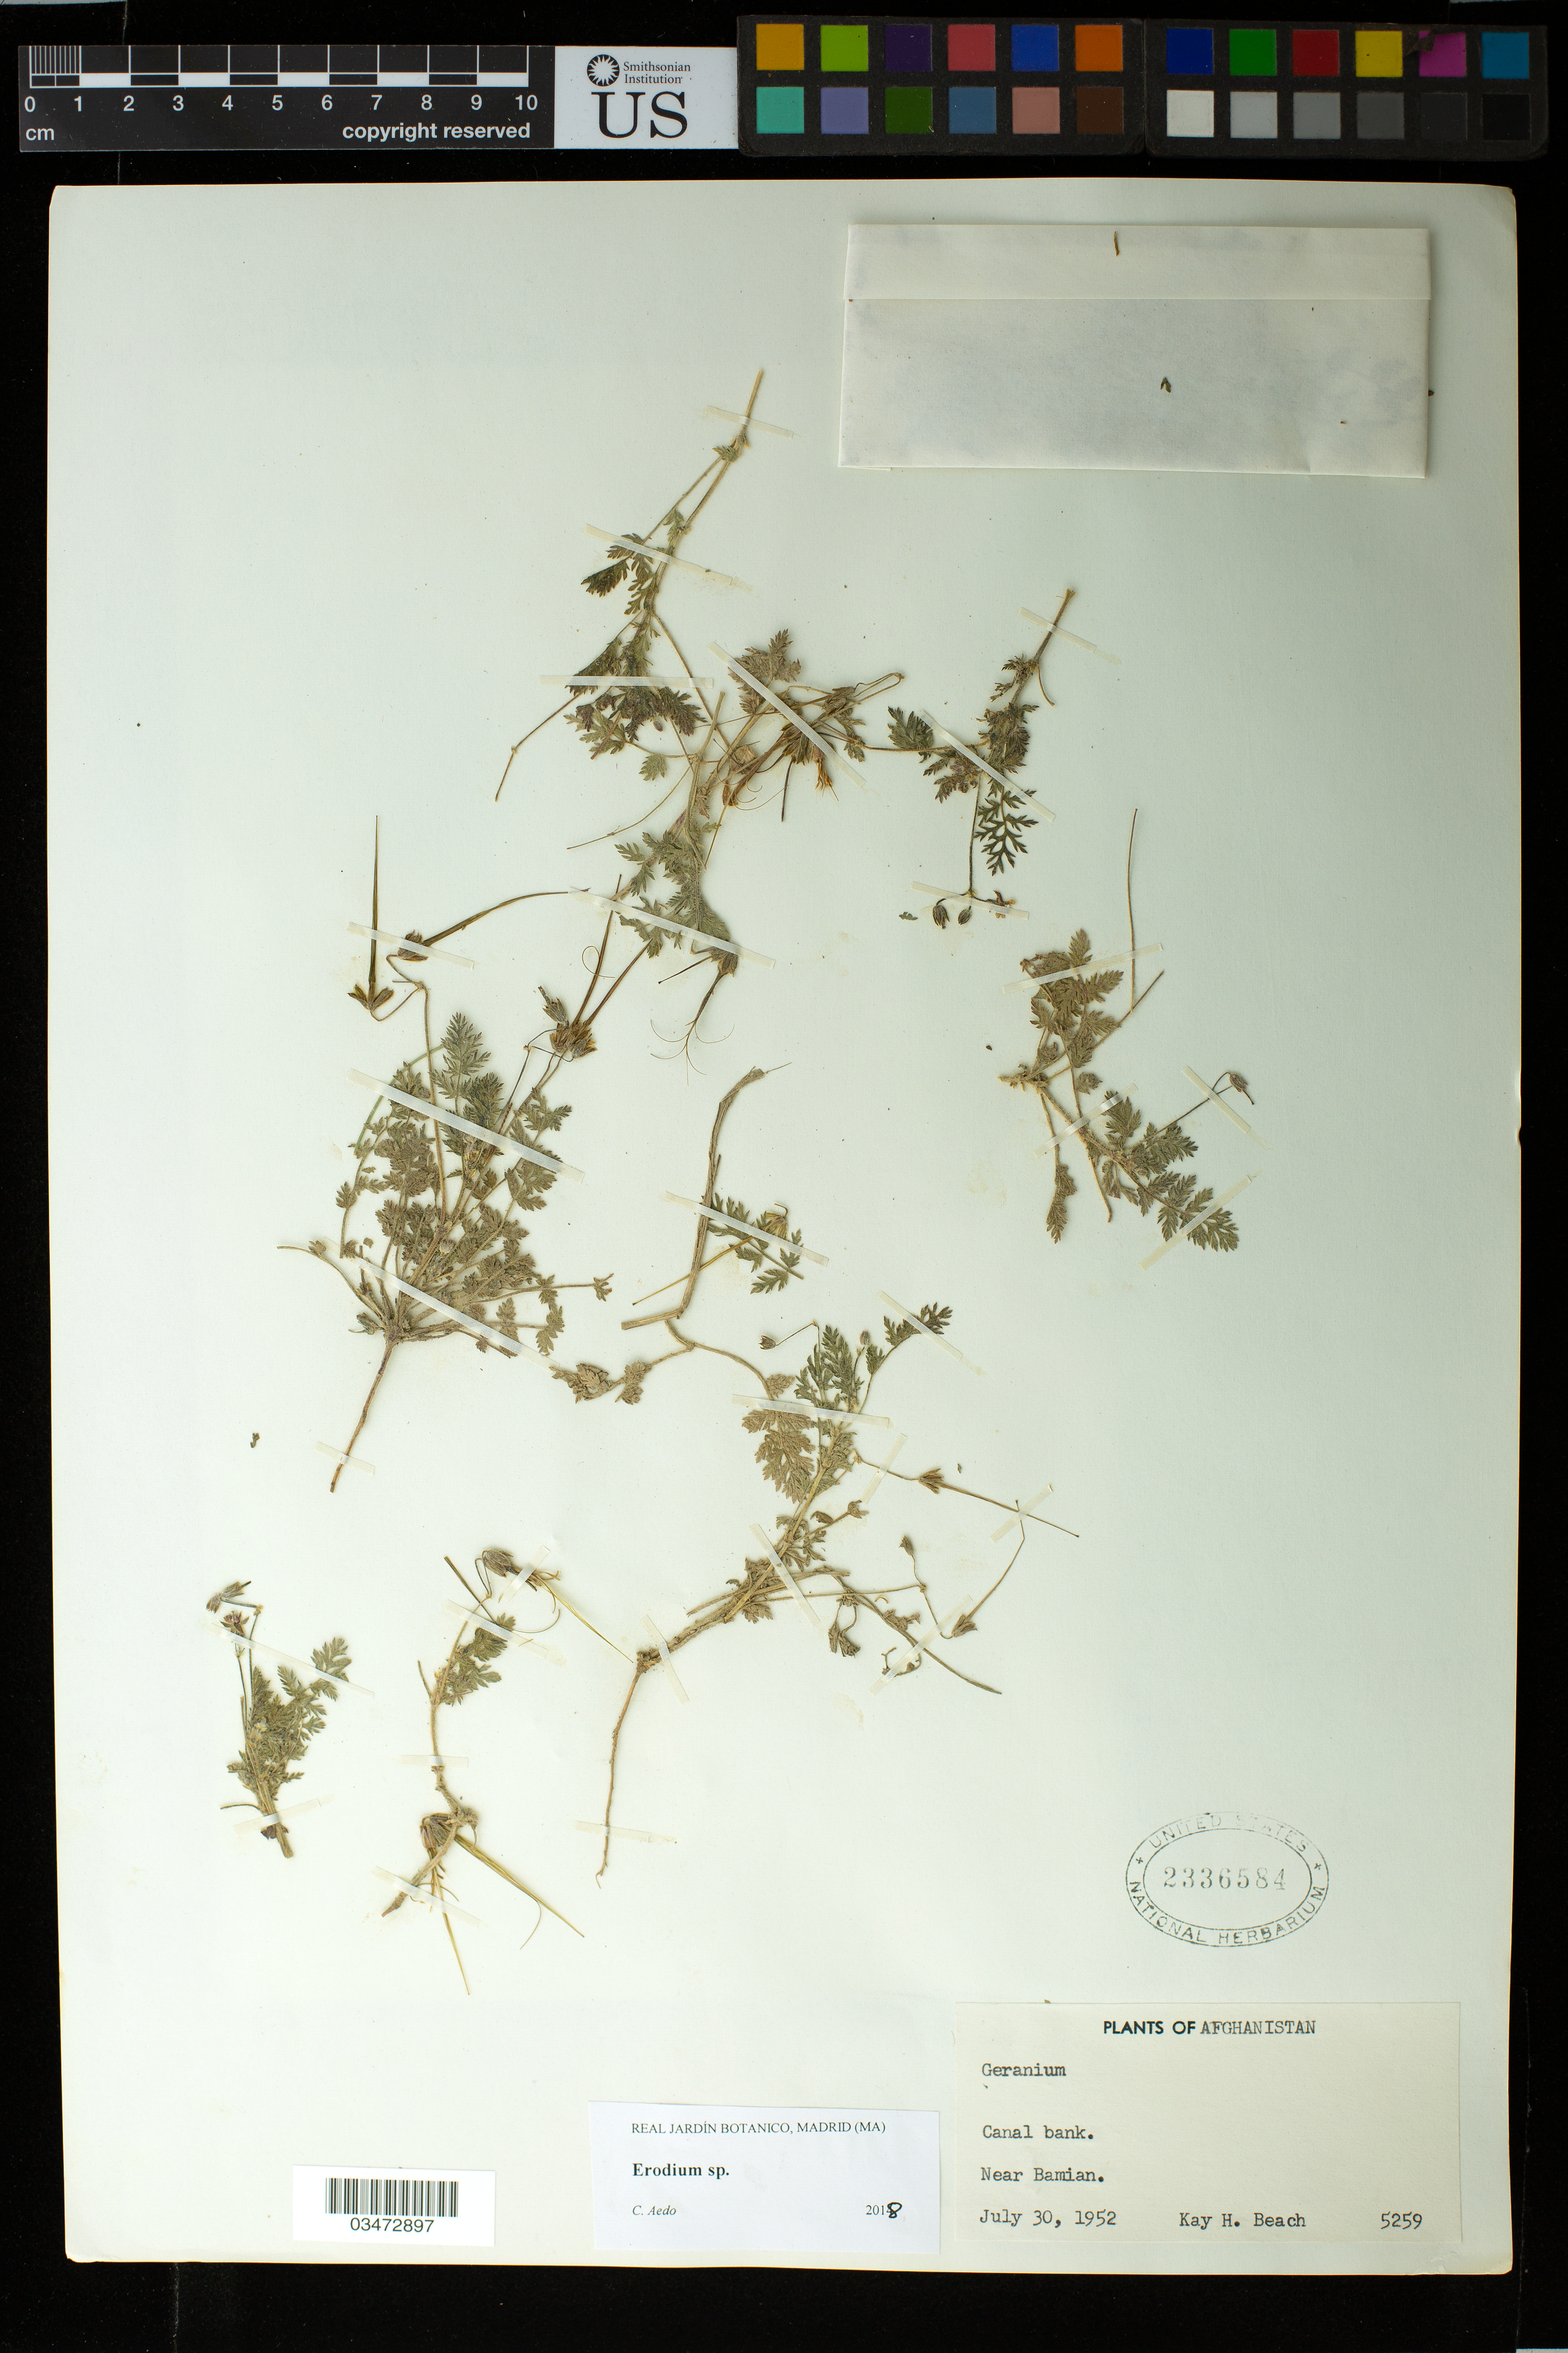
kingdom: Plantae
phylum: Tracheophyta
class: Magnoliopsida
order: Geraniales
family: Geraniaceae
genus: Erodium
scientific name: Erodium sp.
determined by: Aedo, C.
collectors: K. H. Beach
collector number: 5259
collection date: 1952-07-30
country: Afghanistan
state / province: Bamian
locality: Canal bank. Near Bamian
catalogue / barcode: US 2336584